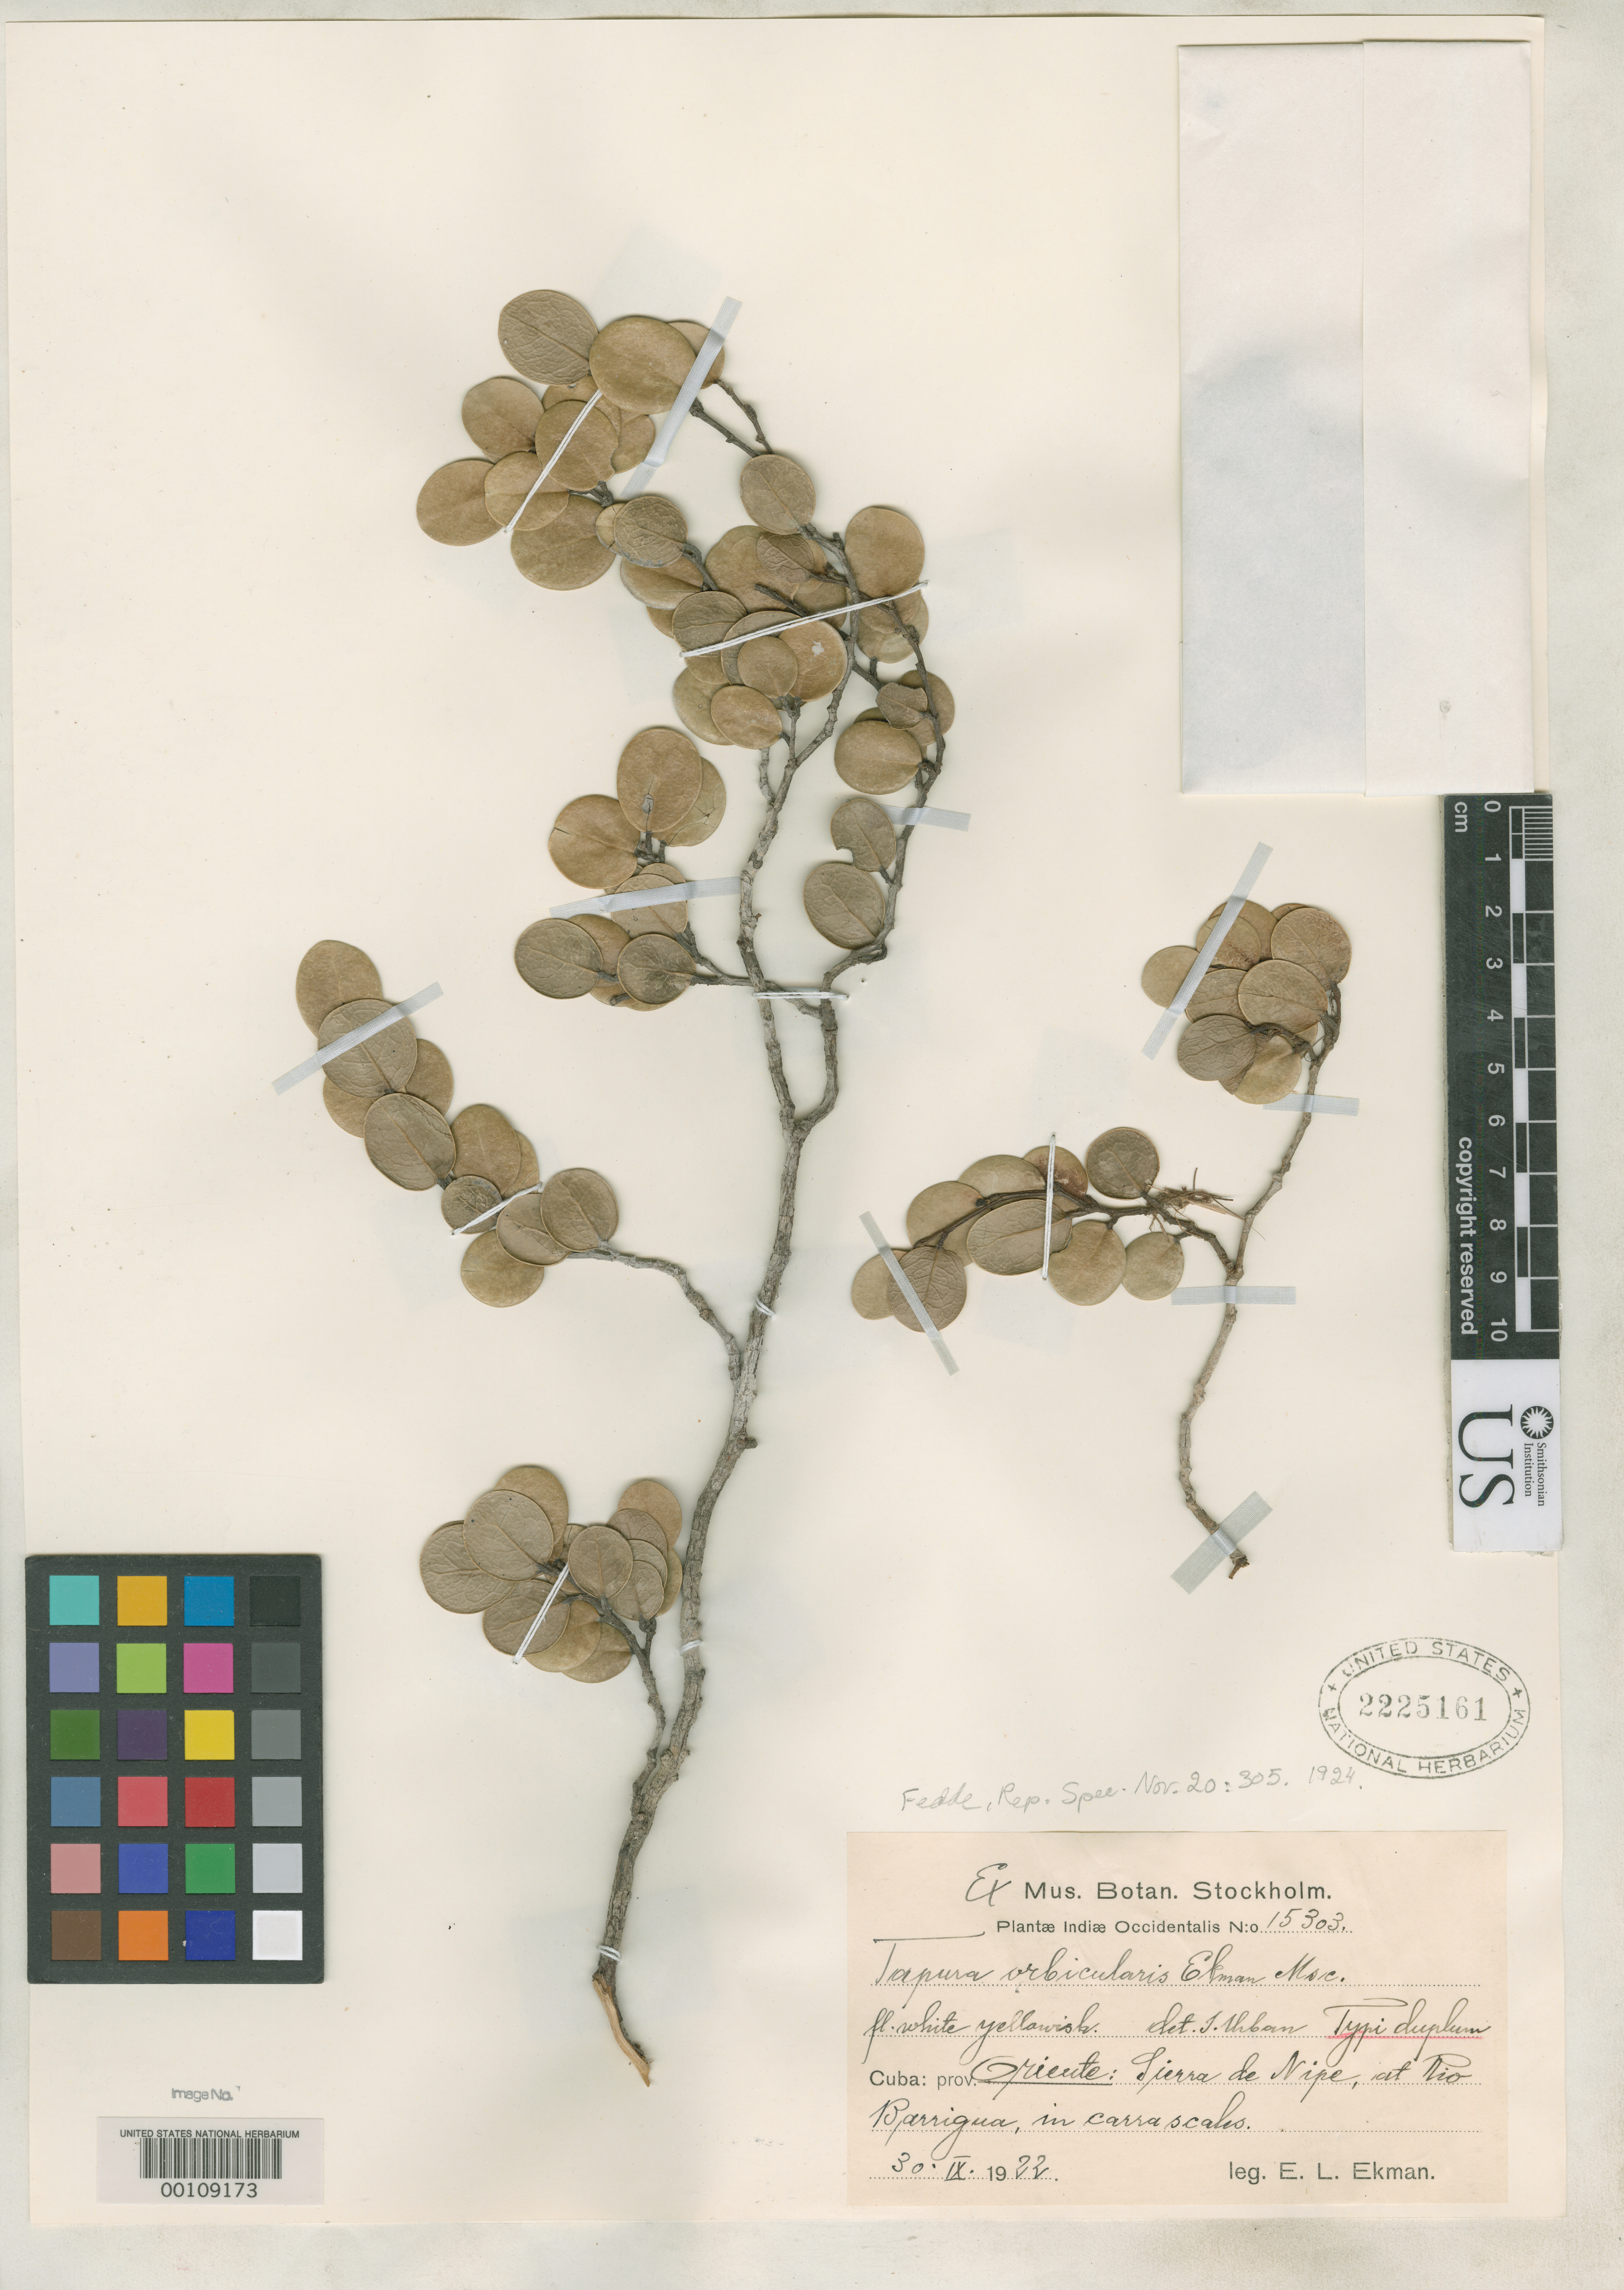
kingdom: Plantae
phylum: Tracheophyta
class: Magnoliopsida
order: Malpighiales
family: Dichapetalaceae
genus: Tapura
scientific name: Tapura orbicularis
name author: Ekman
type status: Isotype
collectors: E. L. Ekman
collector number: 15303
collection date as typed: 30 Sep 1922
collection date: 1922-09-30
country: Cuba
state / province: Oriente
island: Greater Antilles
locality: Sierra de Nipe, Rio Barrigua.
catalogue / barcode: US 2225161